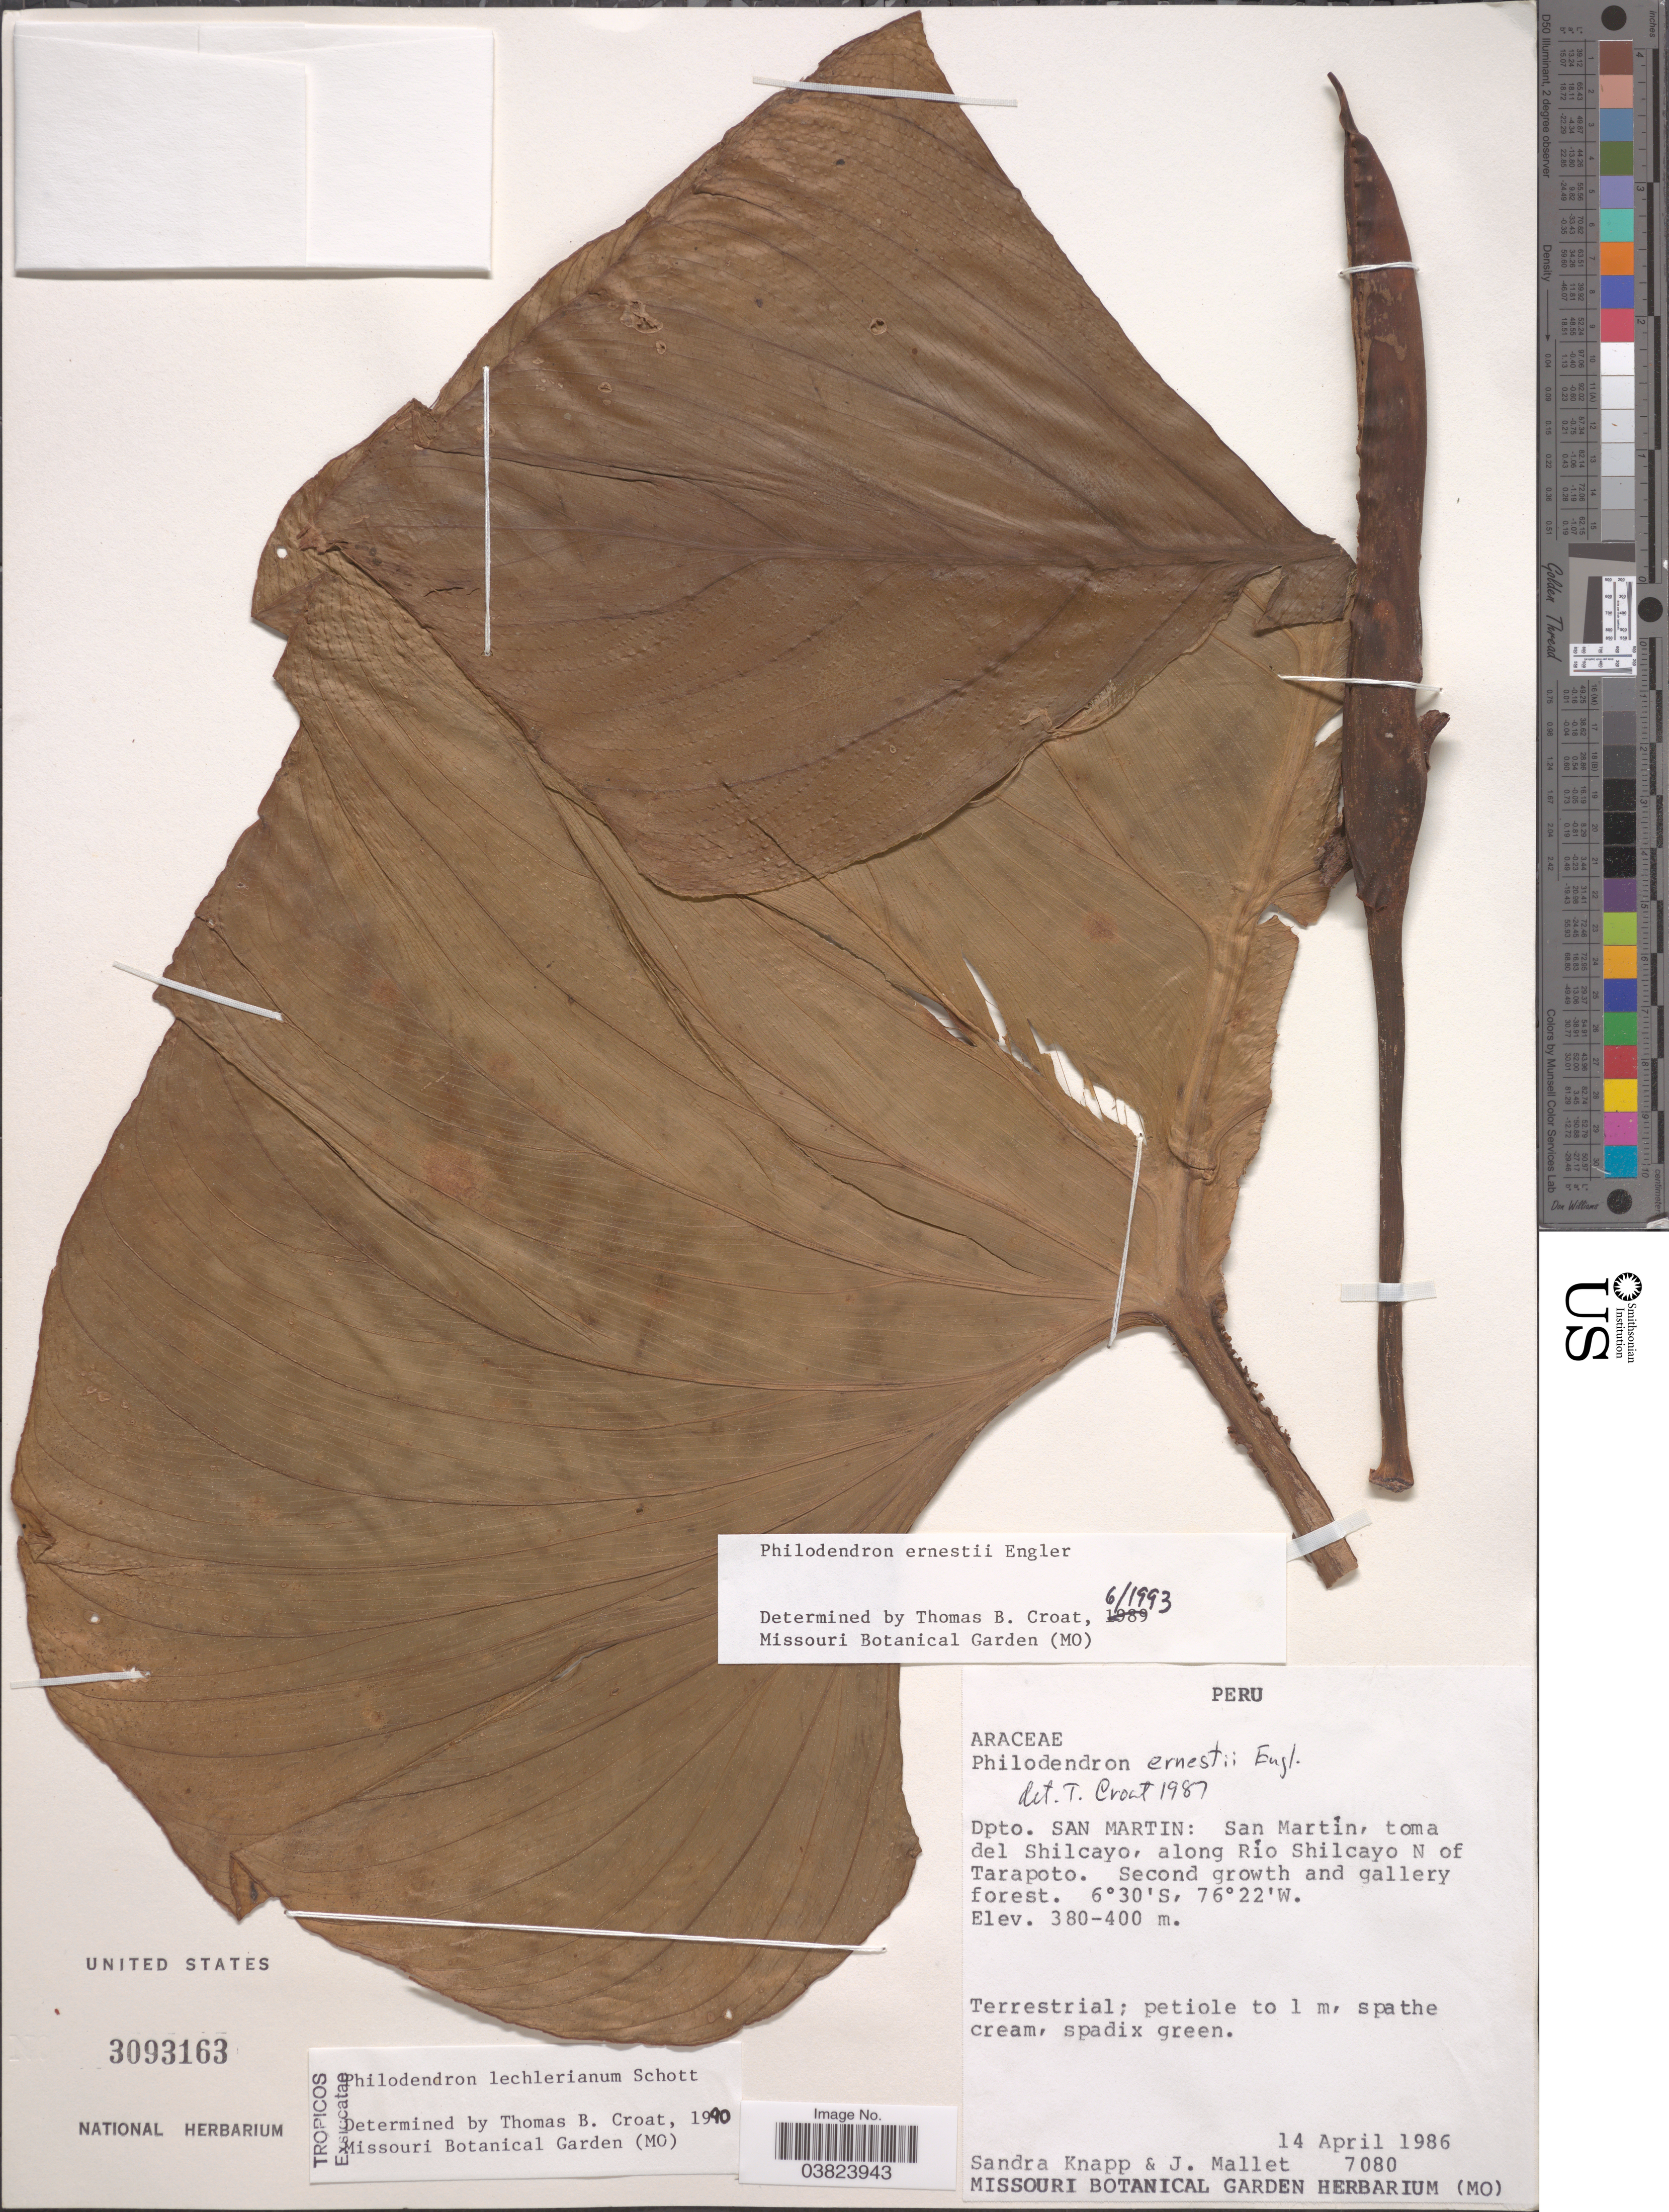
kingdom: Plantae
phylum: Tracheophyta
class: Liliopsida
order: Alismatales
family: Araceae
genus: Philodendron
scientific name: Philodendron erubescens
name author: K. Koch & Augustin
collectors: S. Knapp & J. Mallet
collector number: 7080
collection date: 1986-04-14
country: Peru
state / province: San Martín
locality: Dpto. San Martin: San Martin, toma del Shilcayo, along Rio Shilcayo N of Tarapoto.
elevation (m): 380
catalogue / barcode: US 3093163